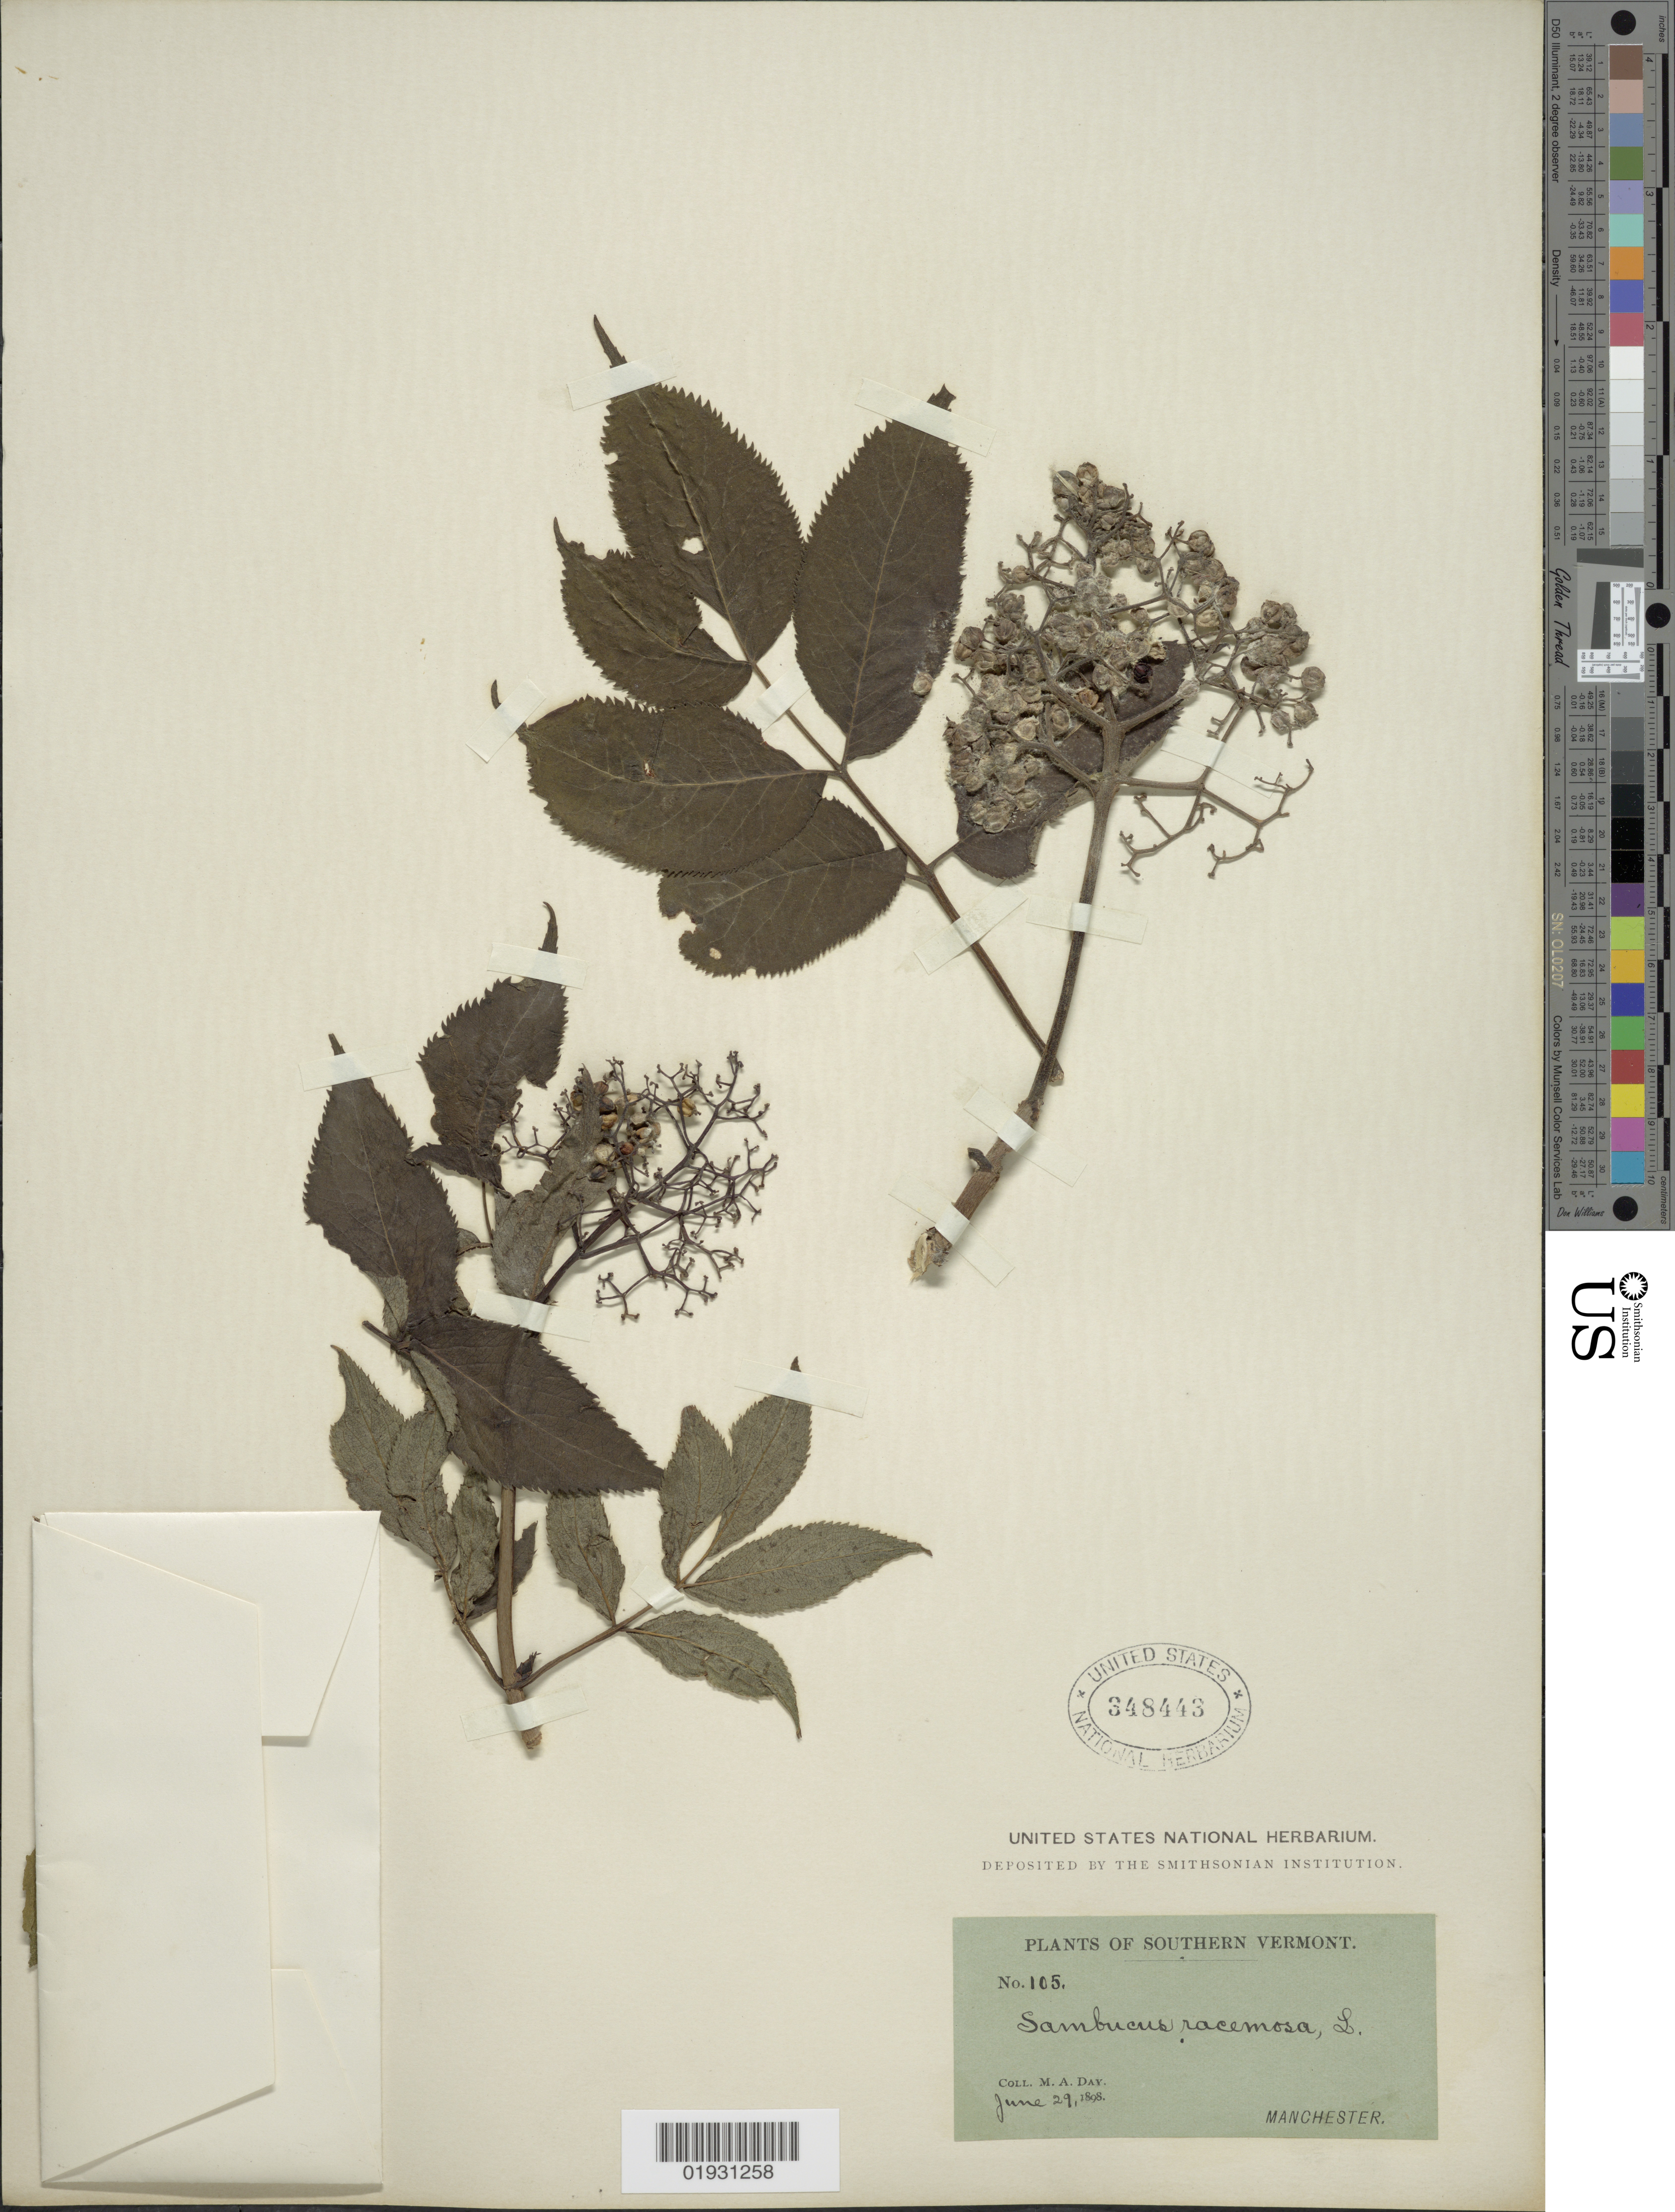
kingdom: Plantae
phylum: Tracheophyta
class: Magnoliopsida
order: Dipsacales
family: Viburnaceae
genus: Sambucus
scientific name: Sambucus racemosa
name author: L.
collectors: M. Day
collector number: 105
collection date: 1898-06-29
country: United States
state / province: Vermont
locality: Southern Vermont, Manchester.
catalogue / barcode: US 348443